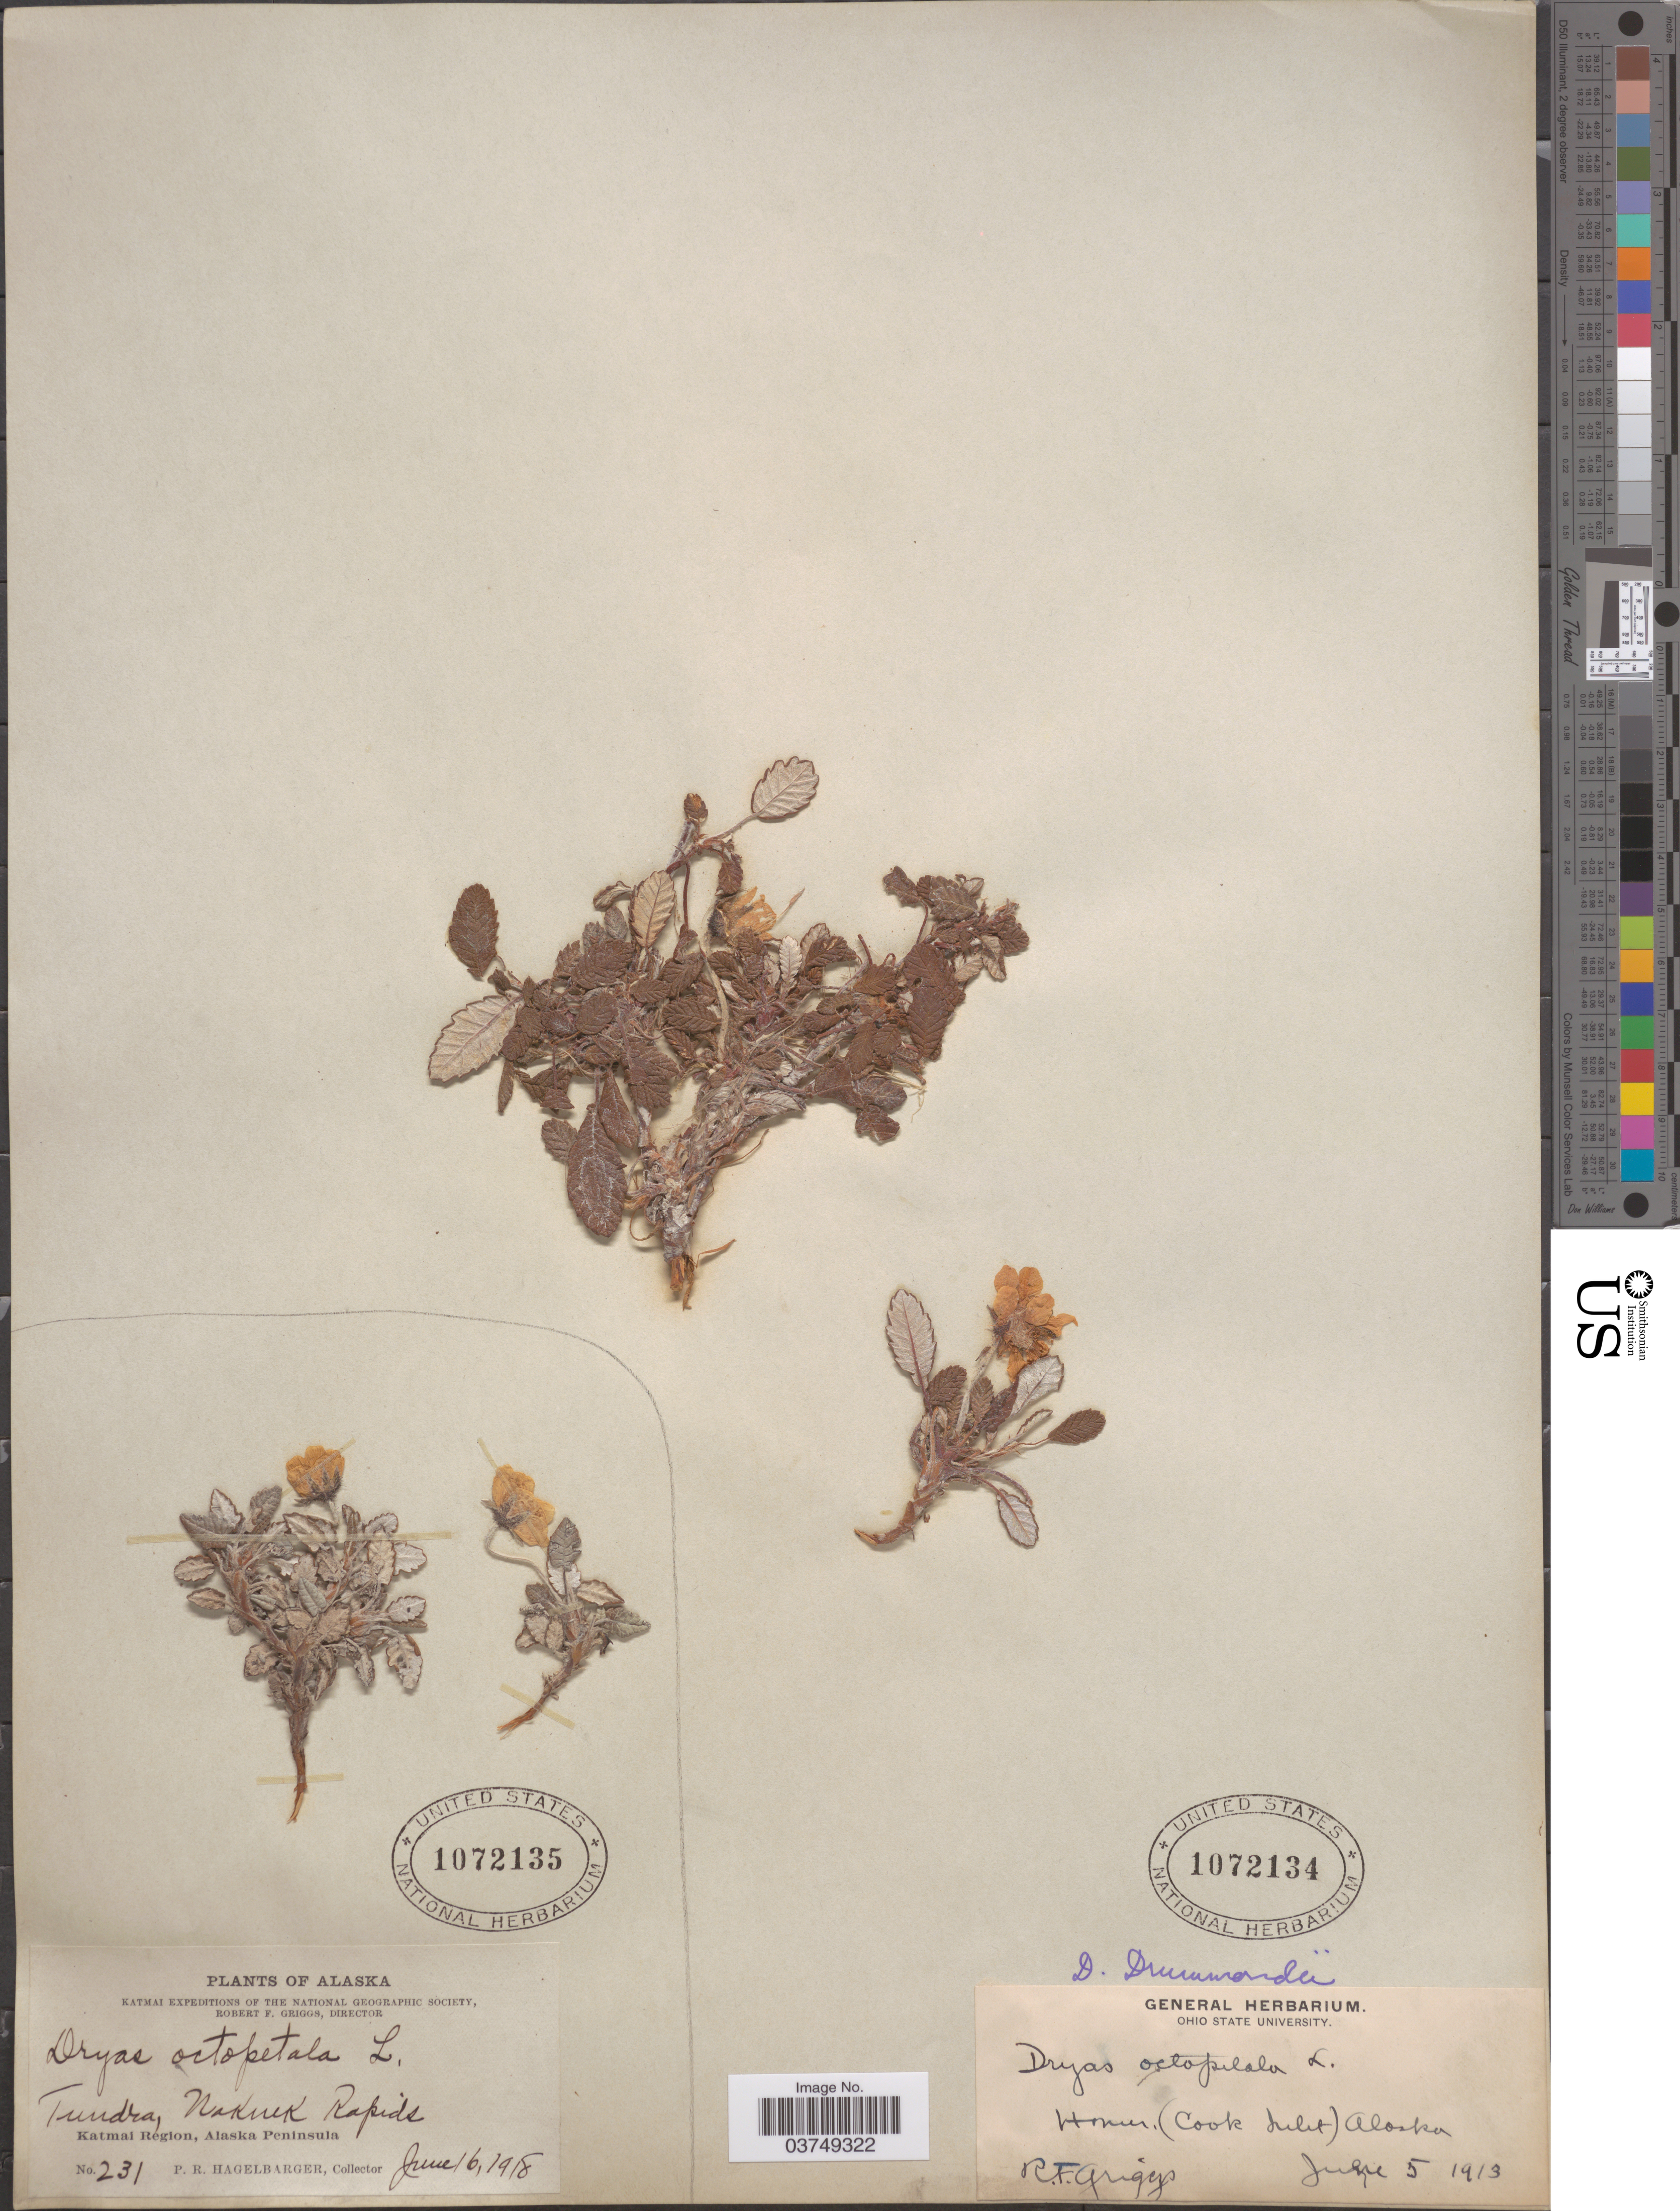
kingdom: Plantae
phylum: Tracheophyta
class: Magnoliopsida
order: Rosales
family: Rosaceae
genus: Dryas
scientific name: Dryas drummondii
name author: Hook. & Richardson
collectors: P. Hagelbarger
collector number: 231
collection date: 1918-06-16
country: United States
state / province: Alaska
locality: Naknuk Rapids. Katmai Region, Alaska Peninsula.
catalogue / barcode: US 1072135